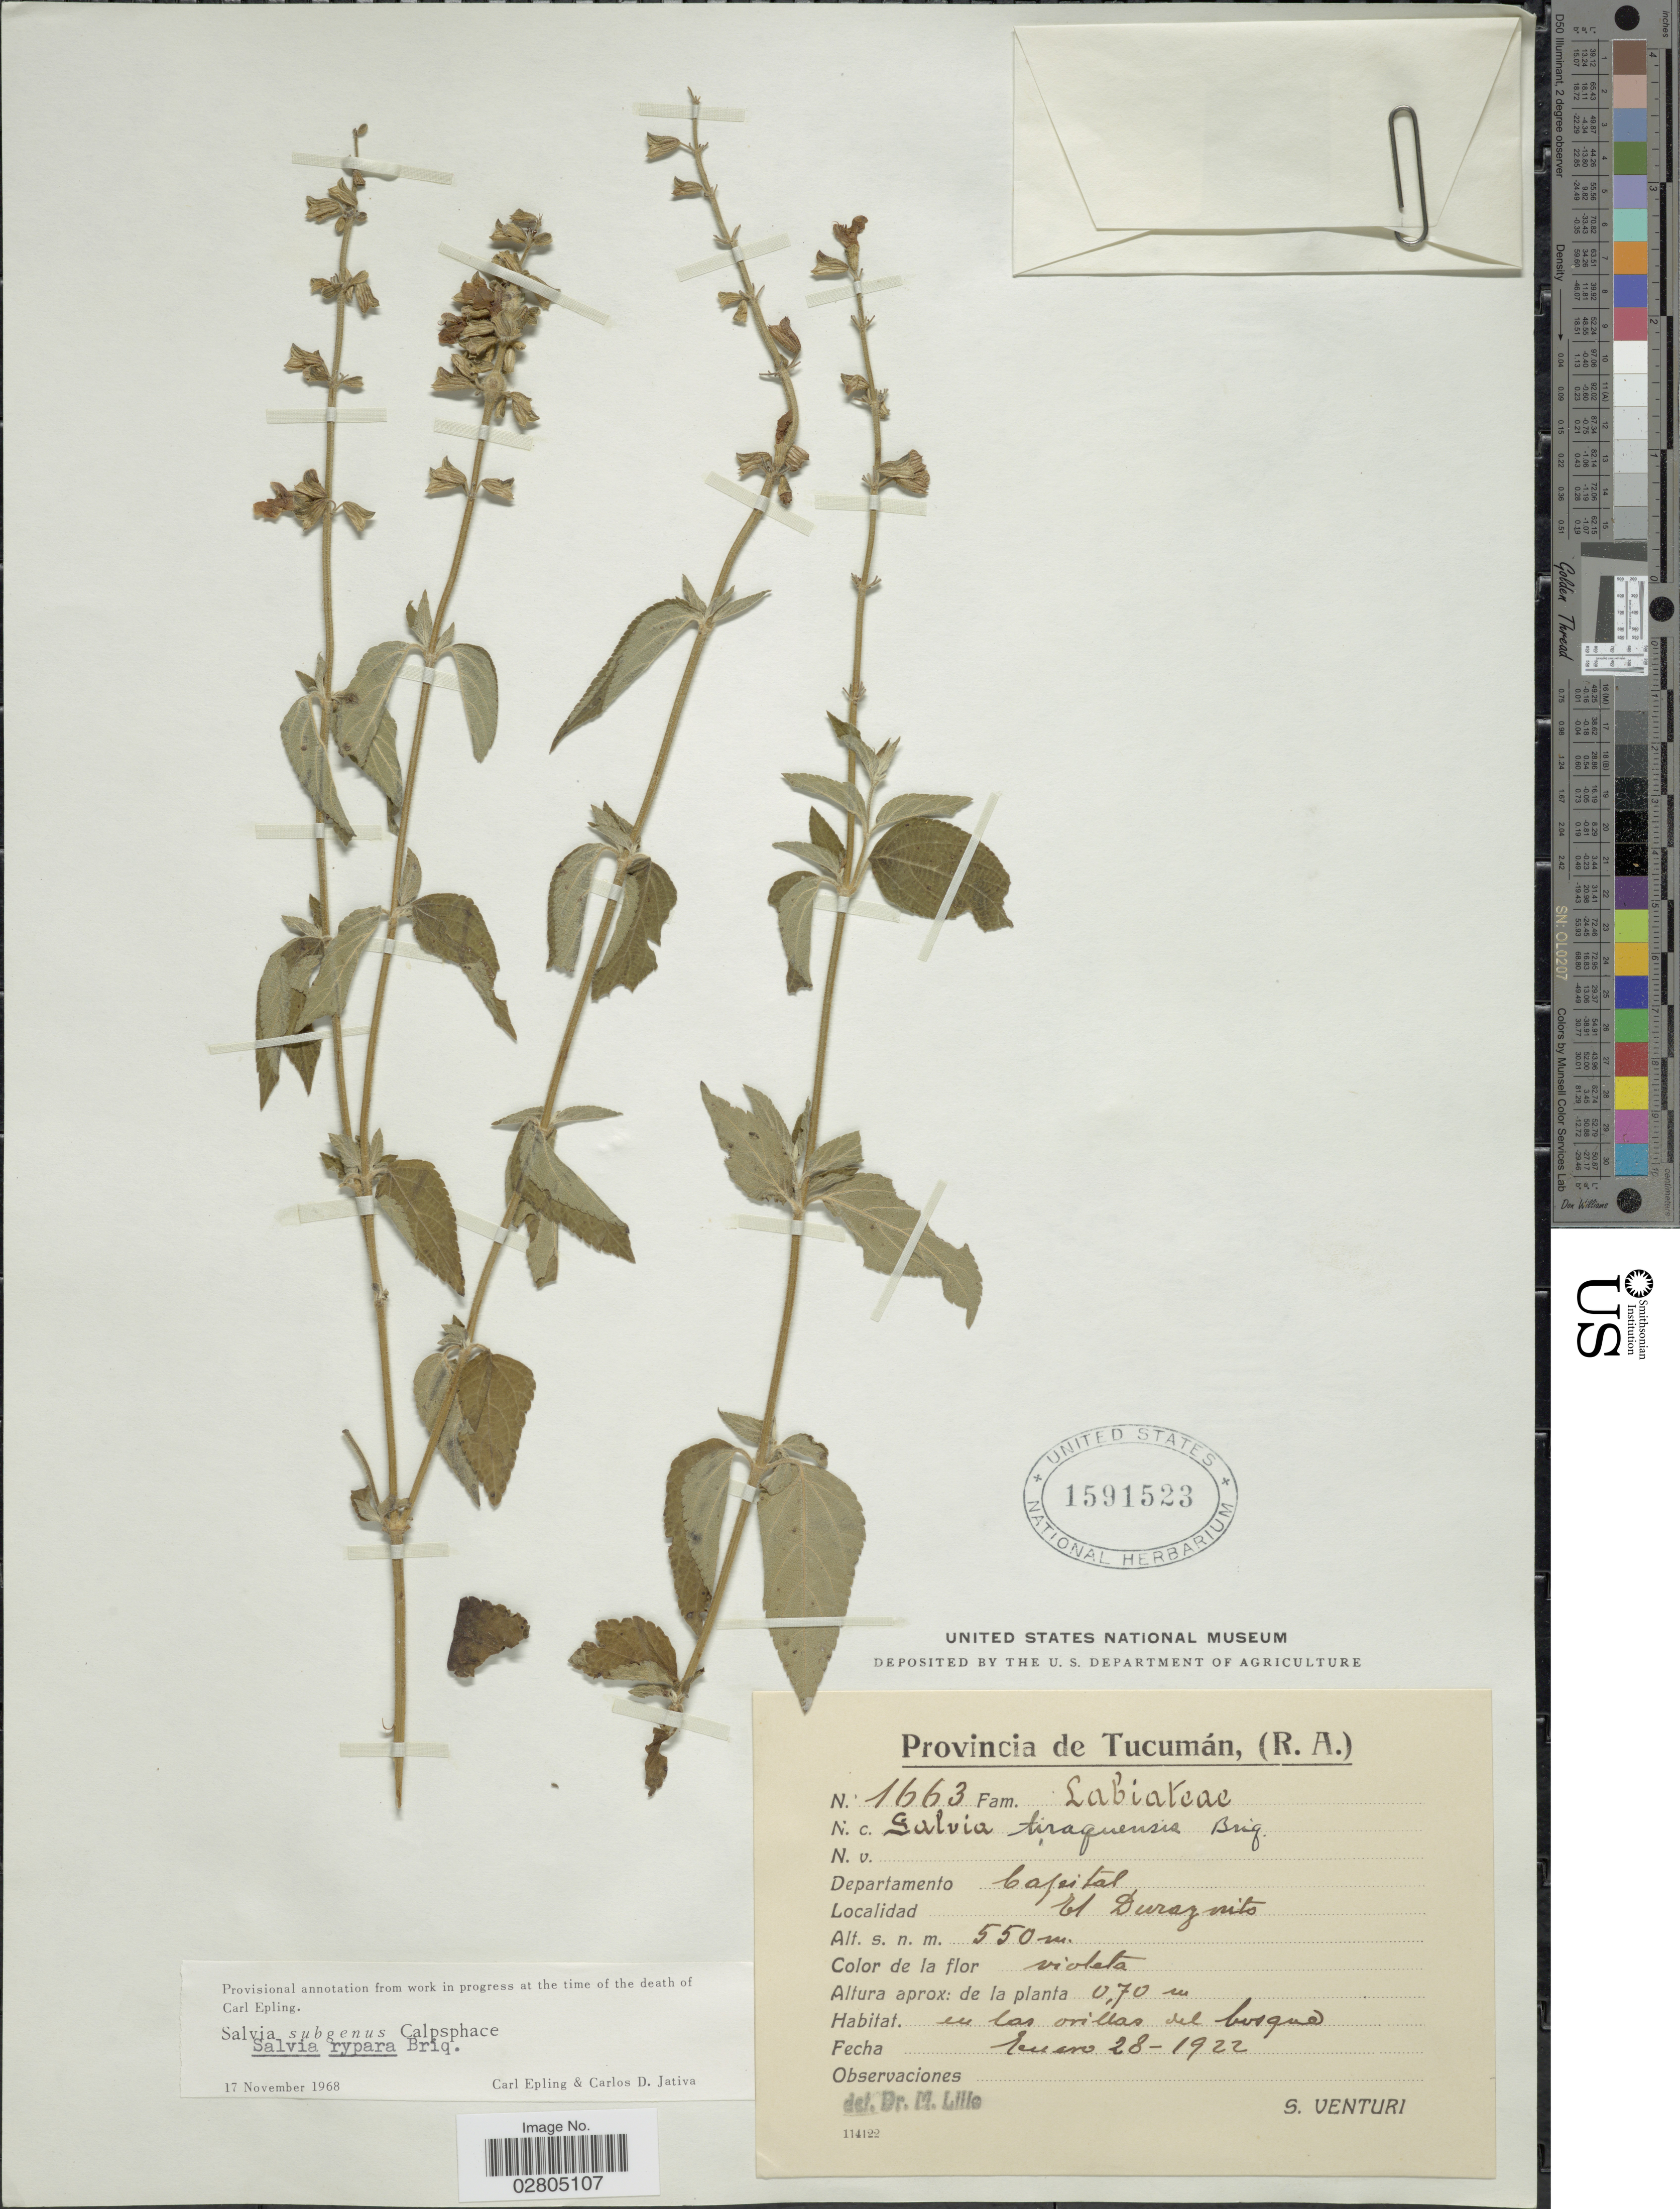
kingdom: Plantae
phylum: Tracheophyta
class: Magnoliopsida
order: Lamiales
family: Lamiaceae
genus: Salvia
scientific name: Salvia rusbyi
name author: Britton ex Rusby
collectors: S. Venturi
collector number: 1663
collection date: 1922-01-28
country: Argentina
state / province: Tucuman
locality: Provincia de Tucumán, R.A., Departamento Capital, El Duraz Mts.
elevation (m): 550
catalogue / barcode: US 1591523